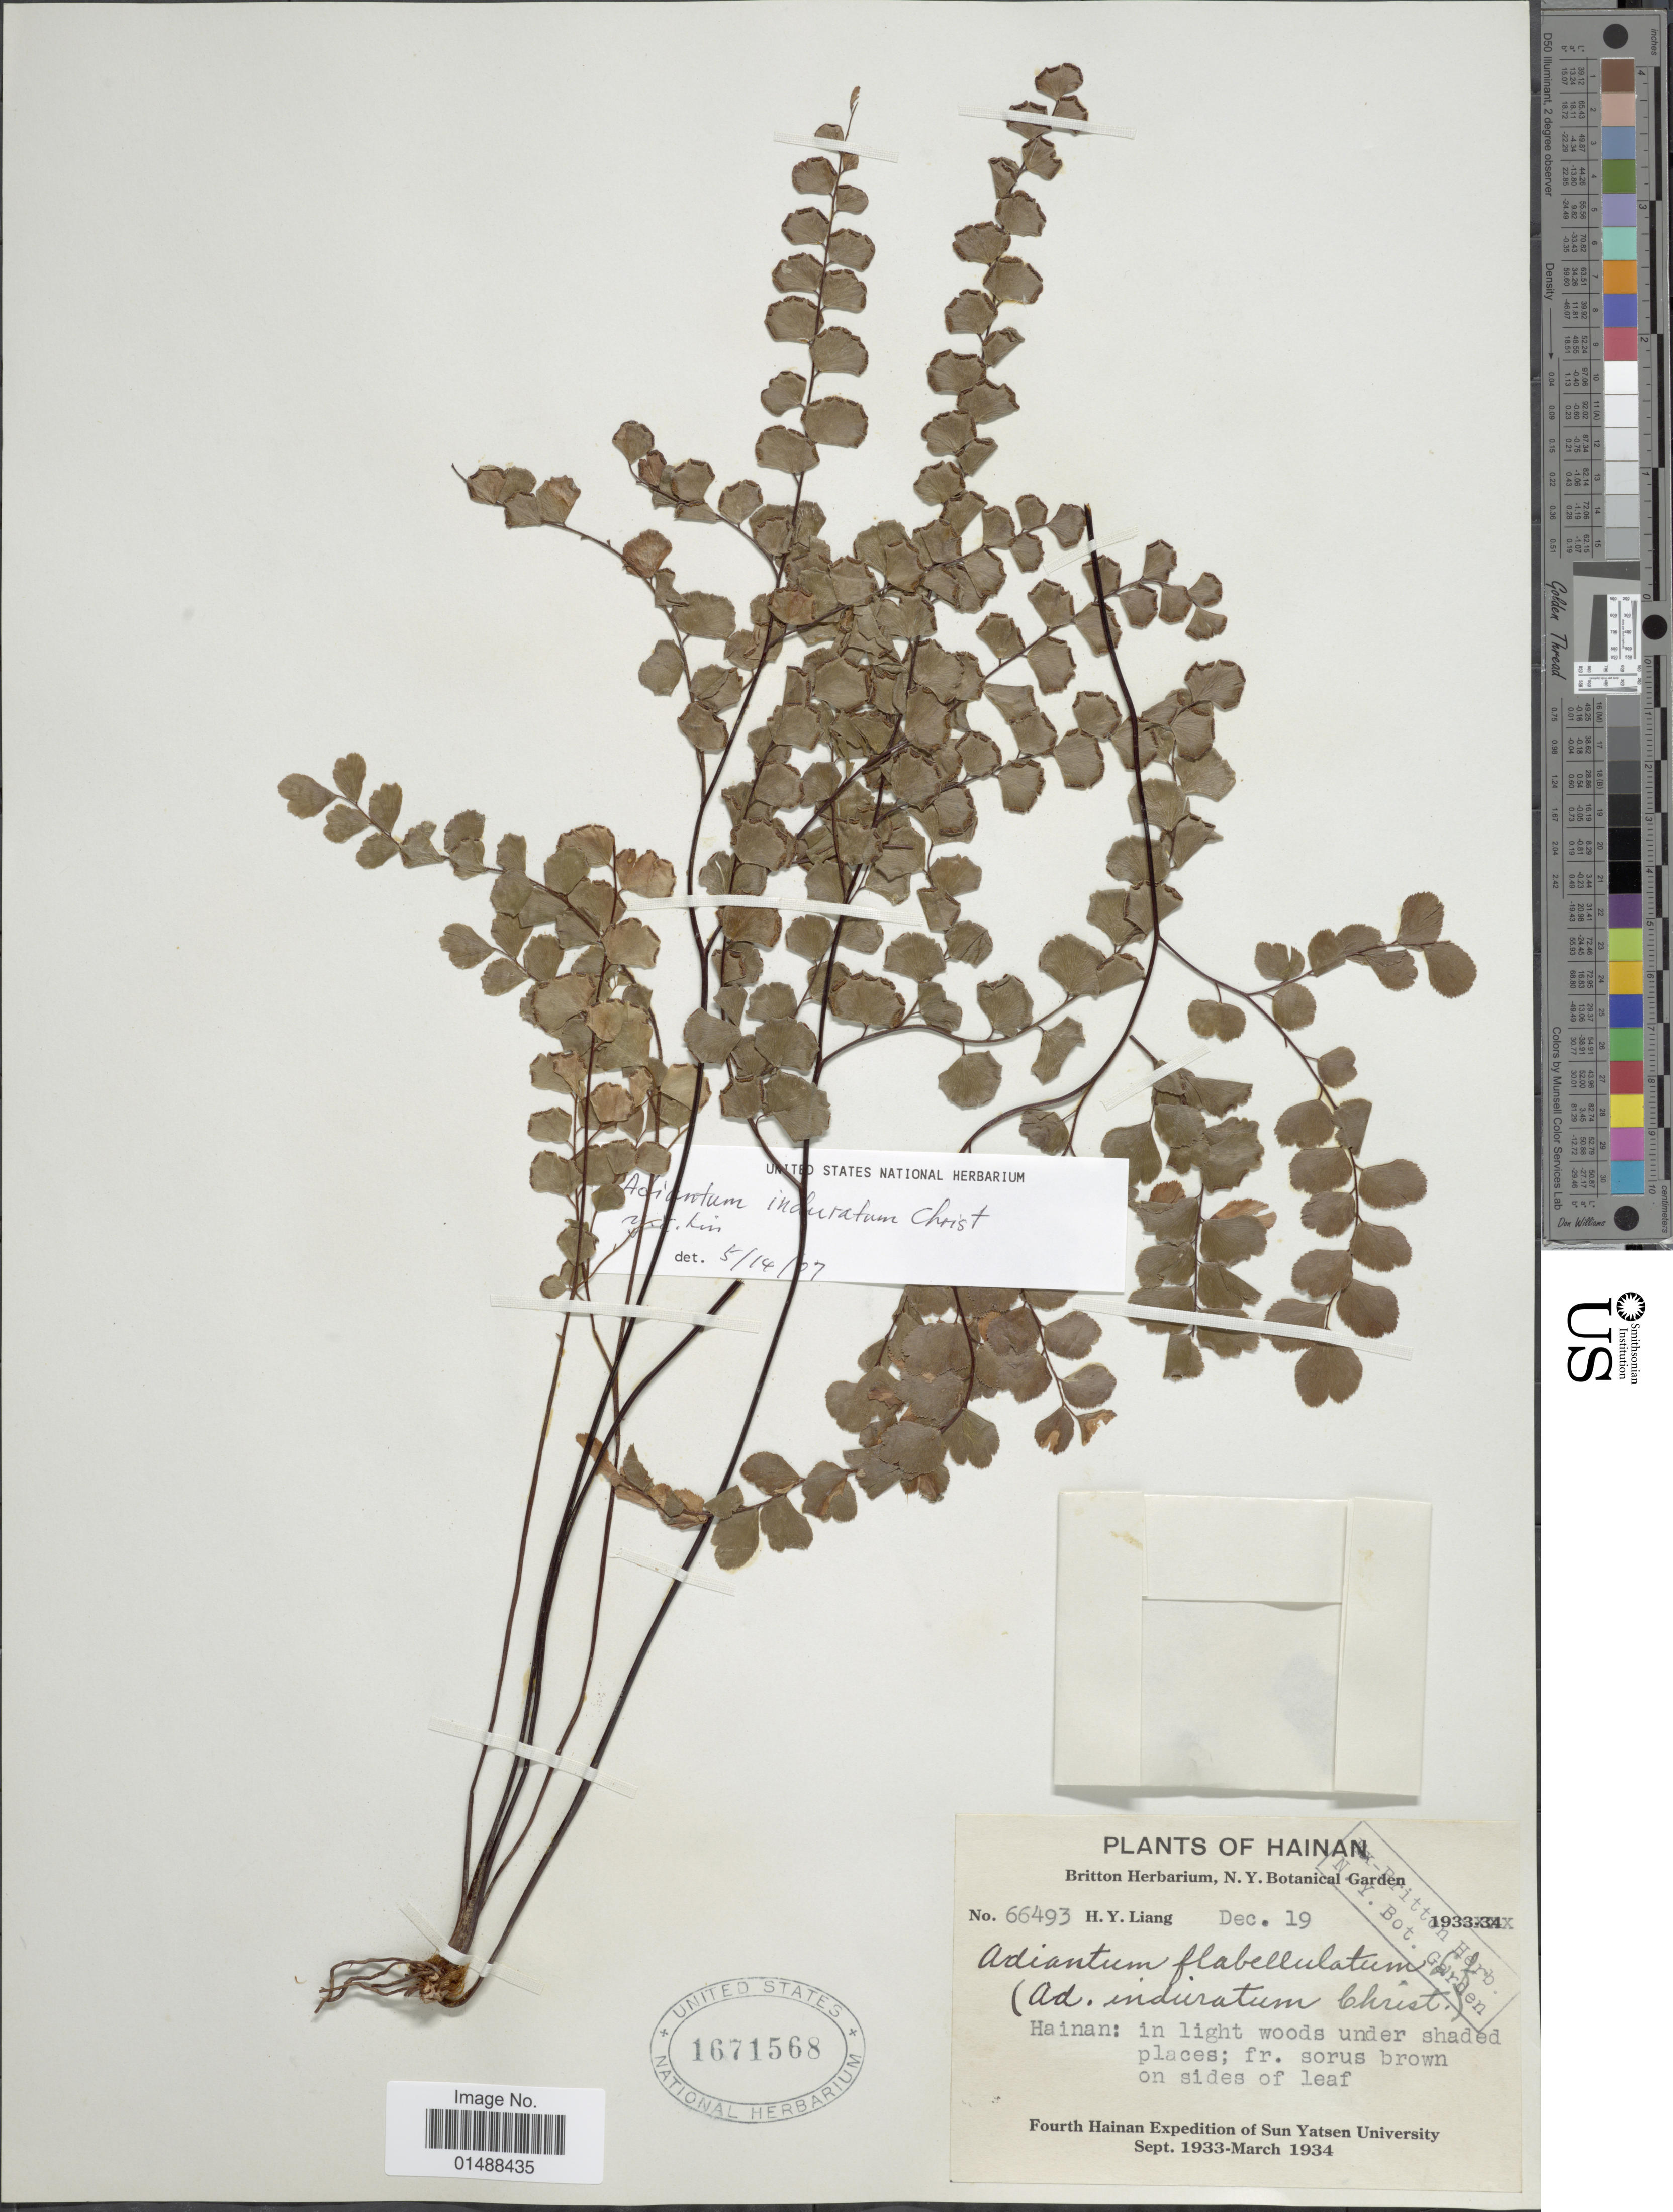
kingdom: Plantae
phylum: Tracheophyta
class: Polypodiopsida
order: Polypodiales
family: Pteridaceae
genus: Adiantum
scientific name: Adiantum flabellulatum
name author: L.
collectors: H. Y. Liang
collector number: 66493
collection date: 1933-12-19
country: China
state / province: Hainan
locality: Hainan.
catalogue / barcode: US 1671568